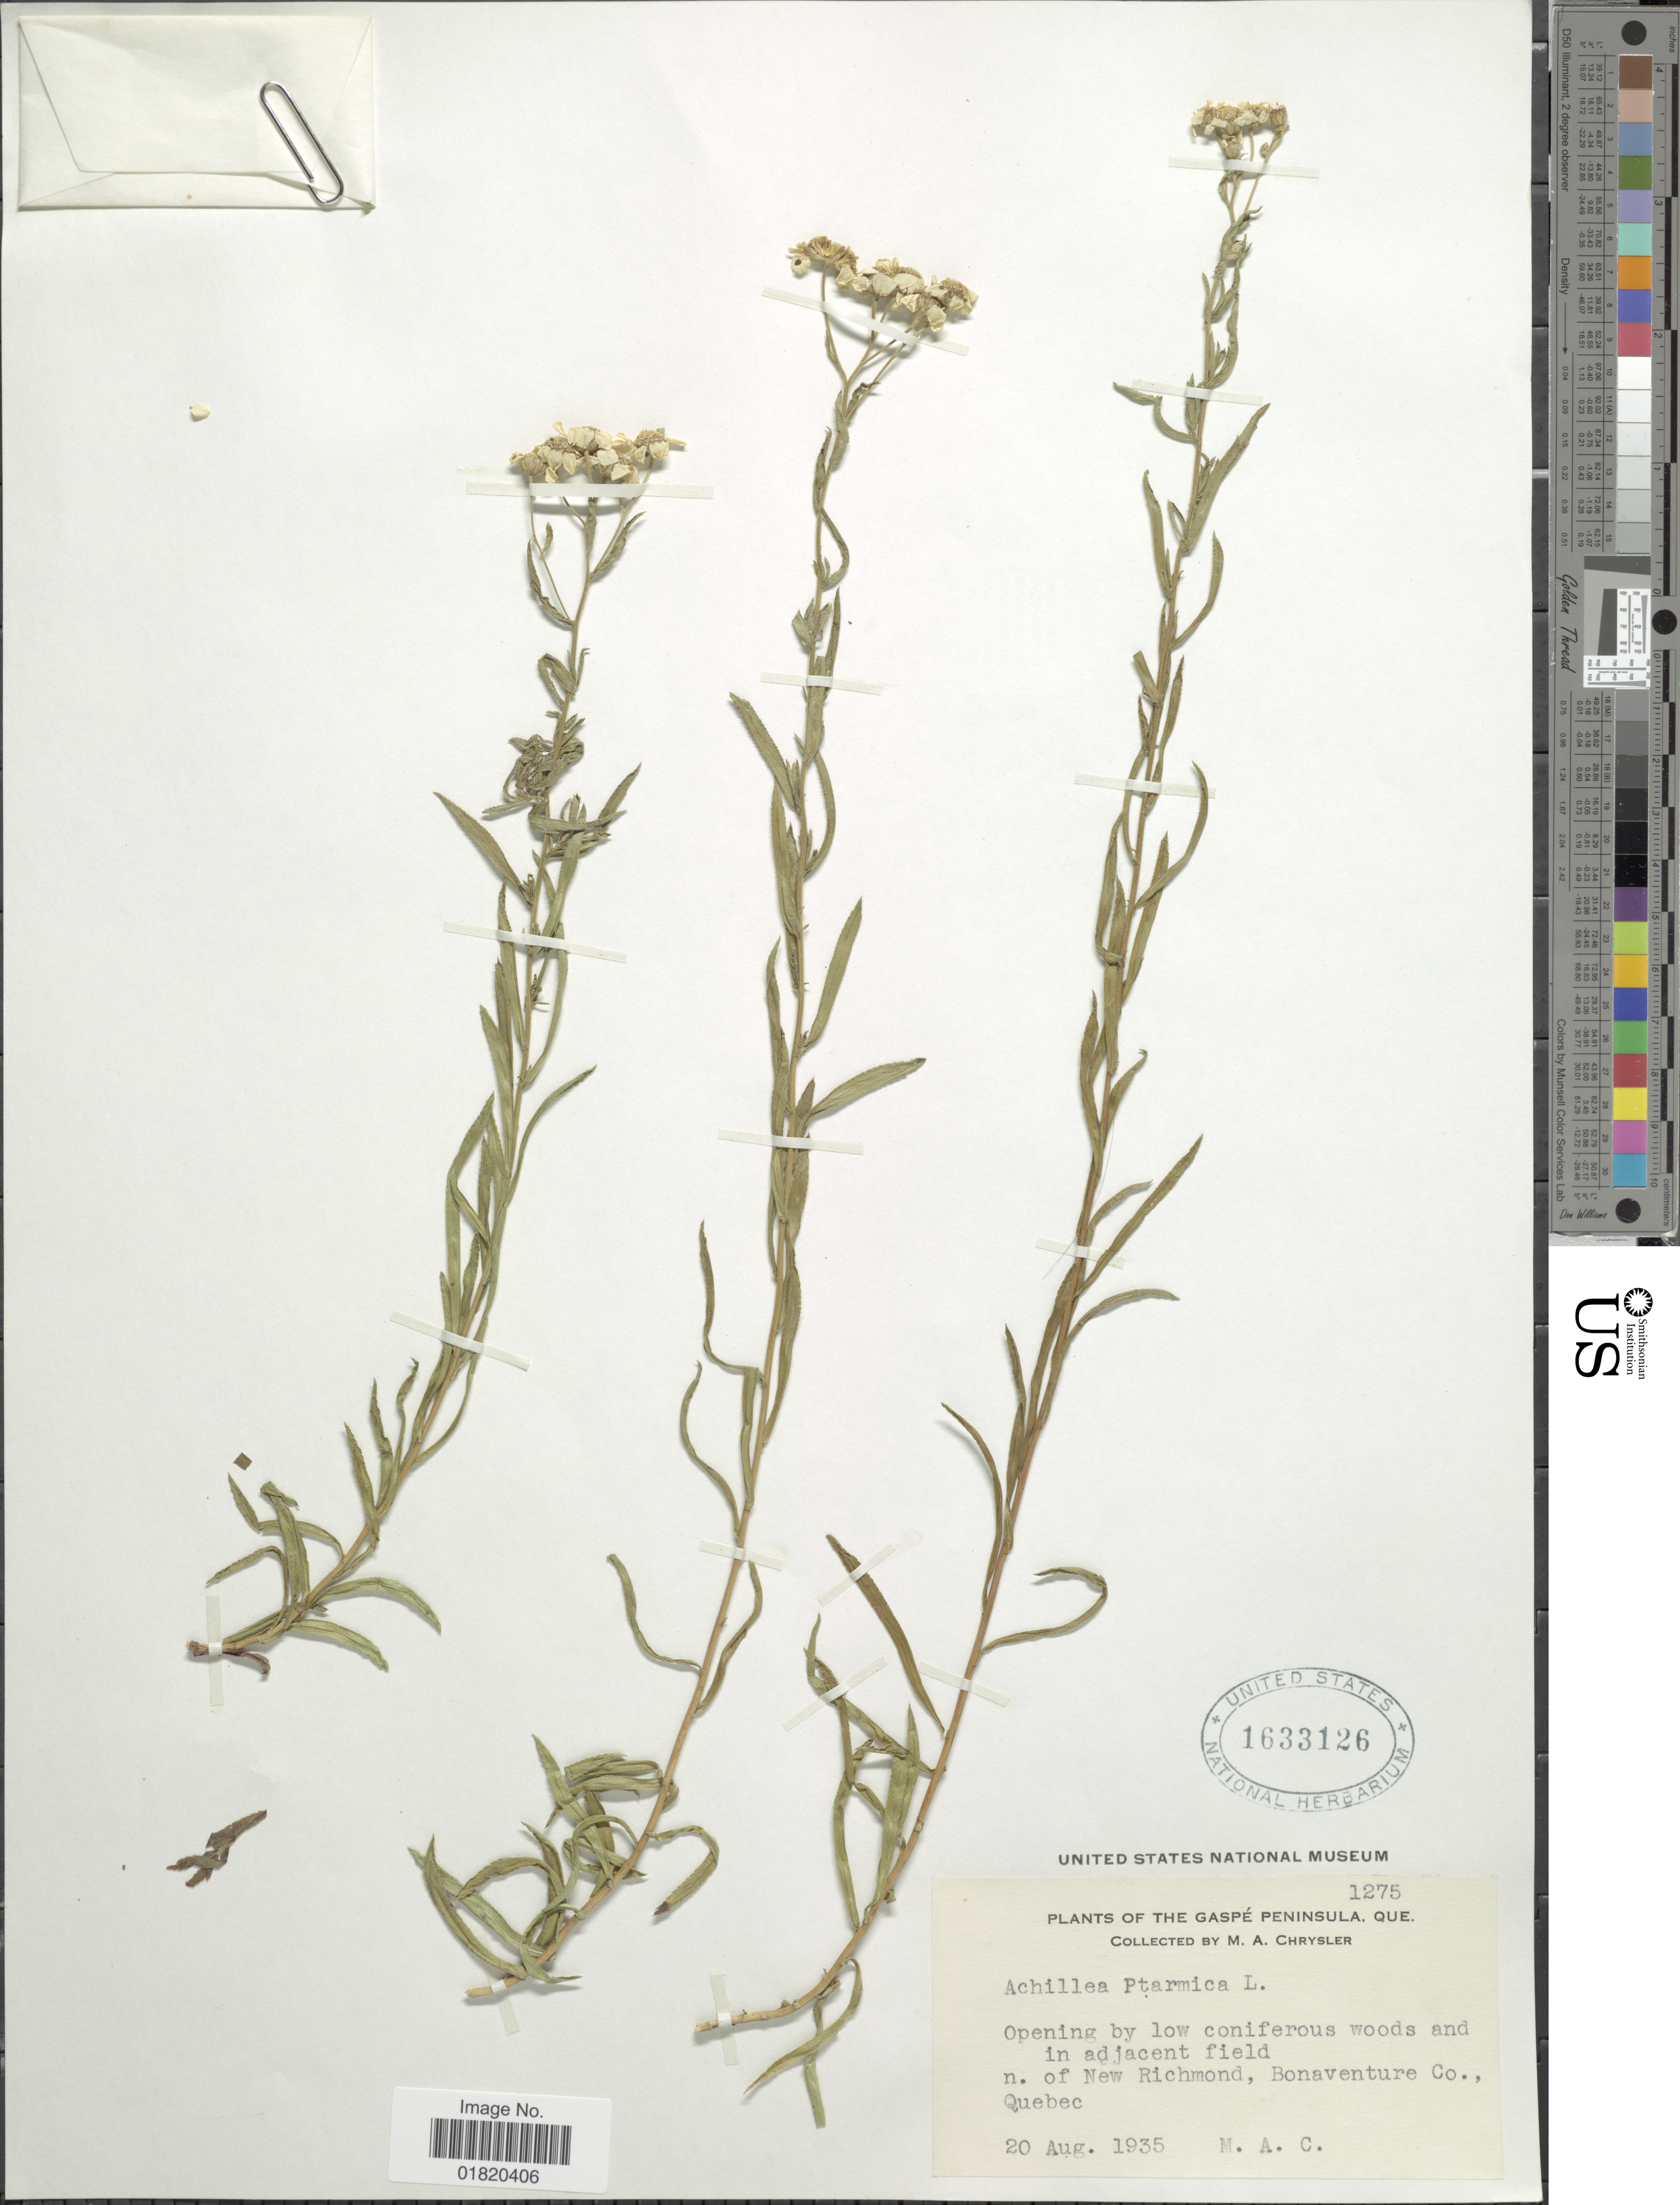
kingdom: Plantae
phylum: Tracheophyta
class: Magnoliopsida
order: Asterales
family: Asteraceae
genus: Achillea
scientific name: Achillea ptarmica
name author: L.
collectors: M. A. Chrysler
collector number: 1275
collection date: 1935-08-20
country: Canada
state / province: Quebec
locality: The Gaspé Peninsula. n. of New Richmond, Bonaventure Co.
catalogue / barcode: US 1633126